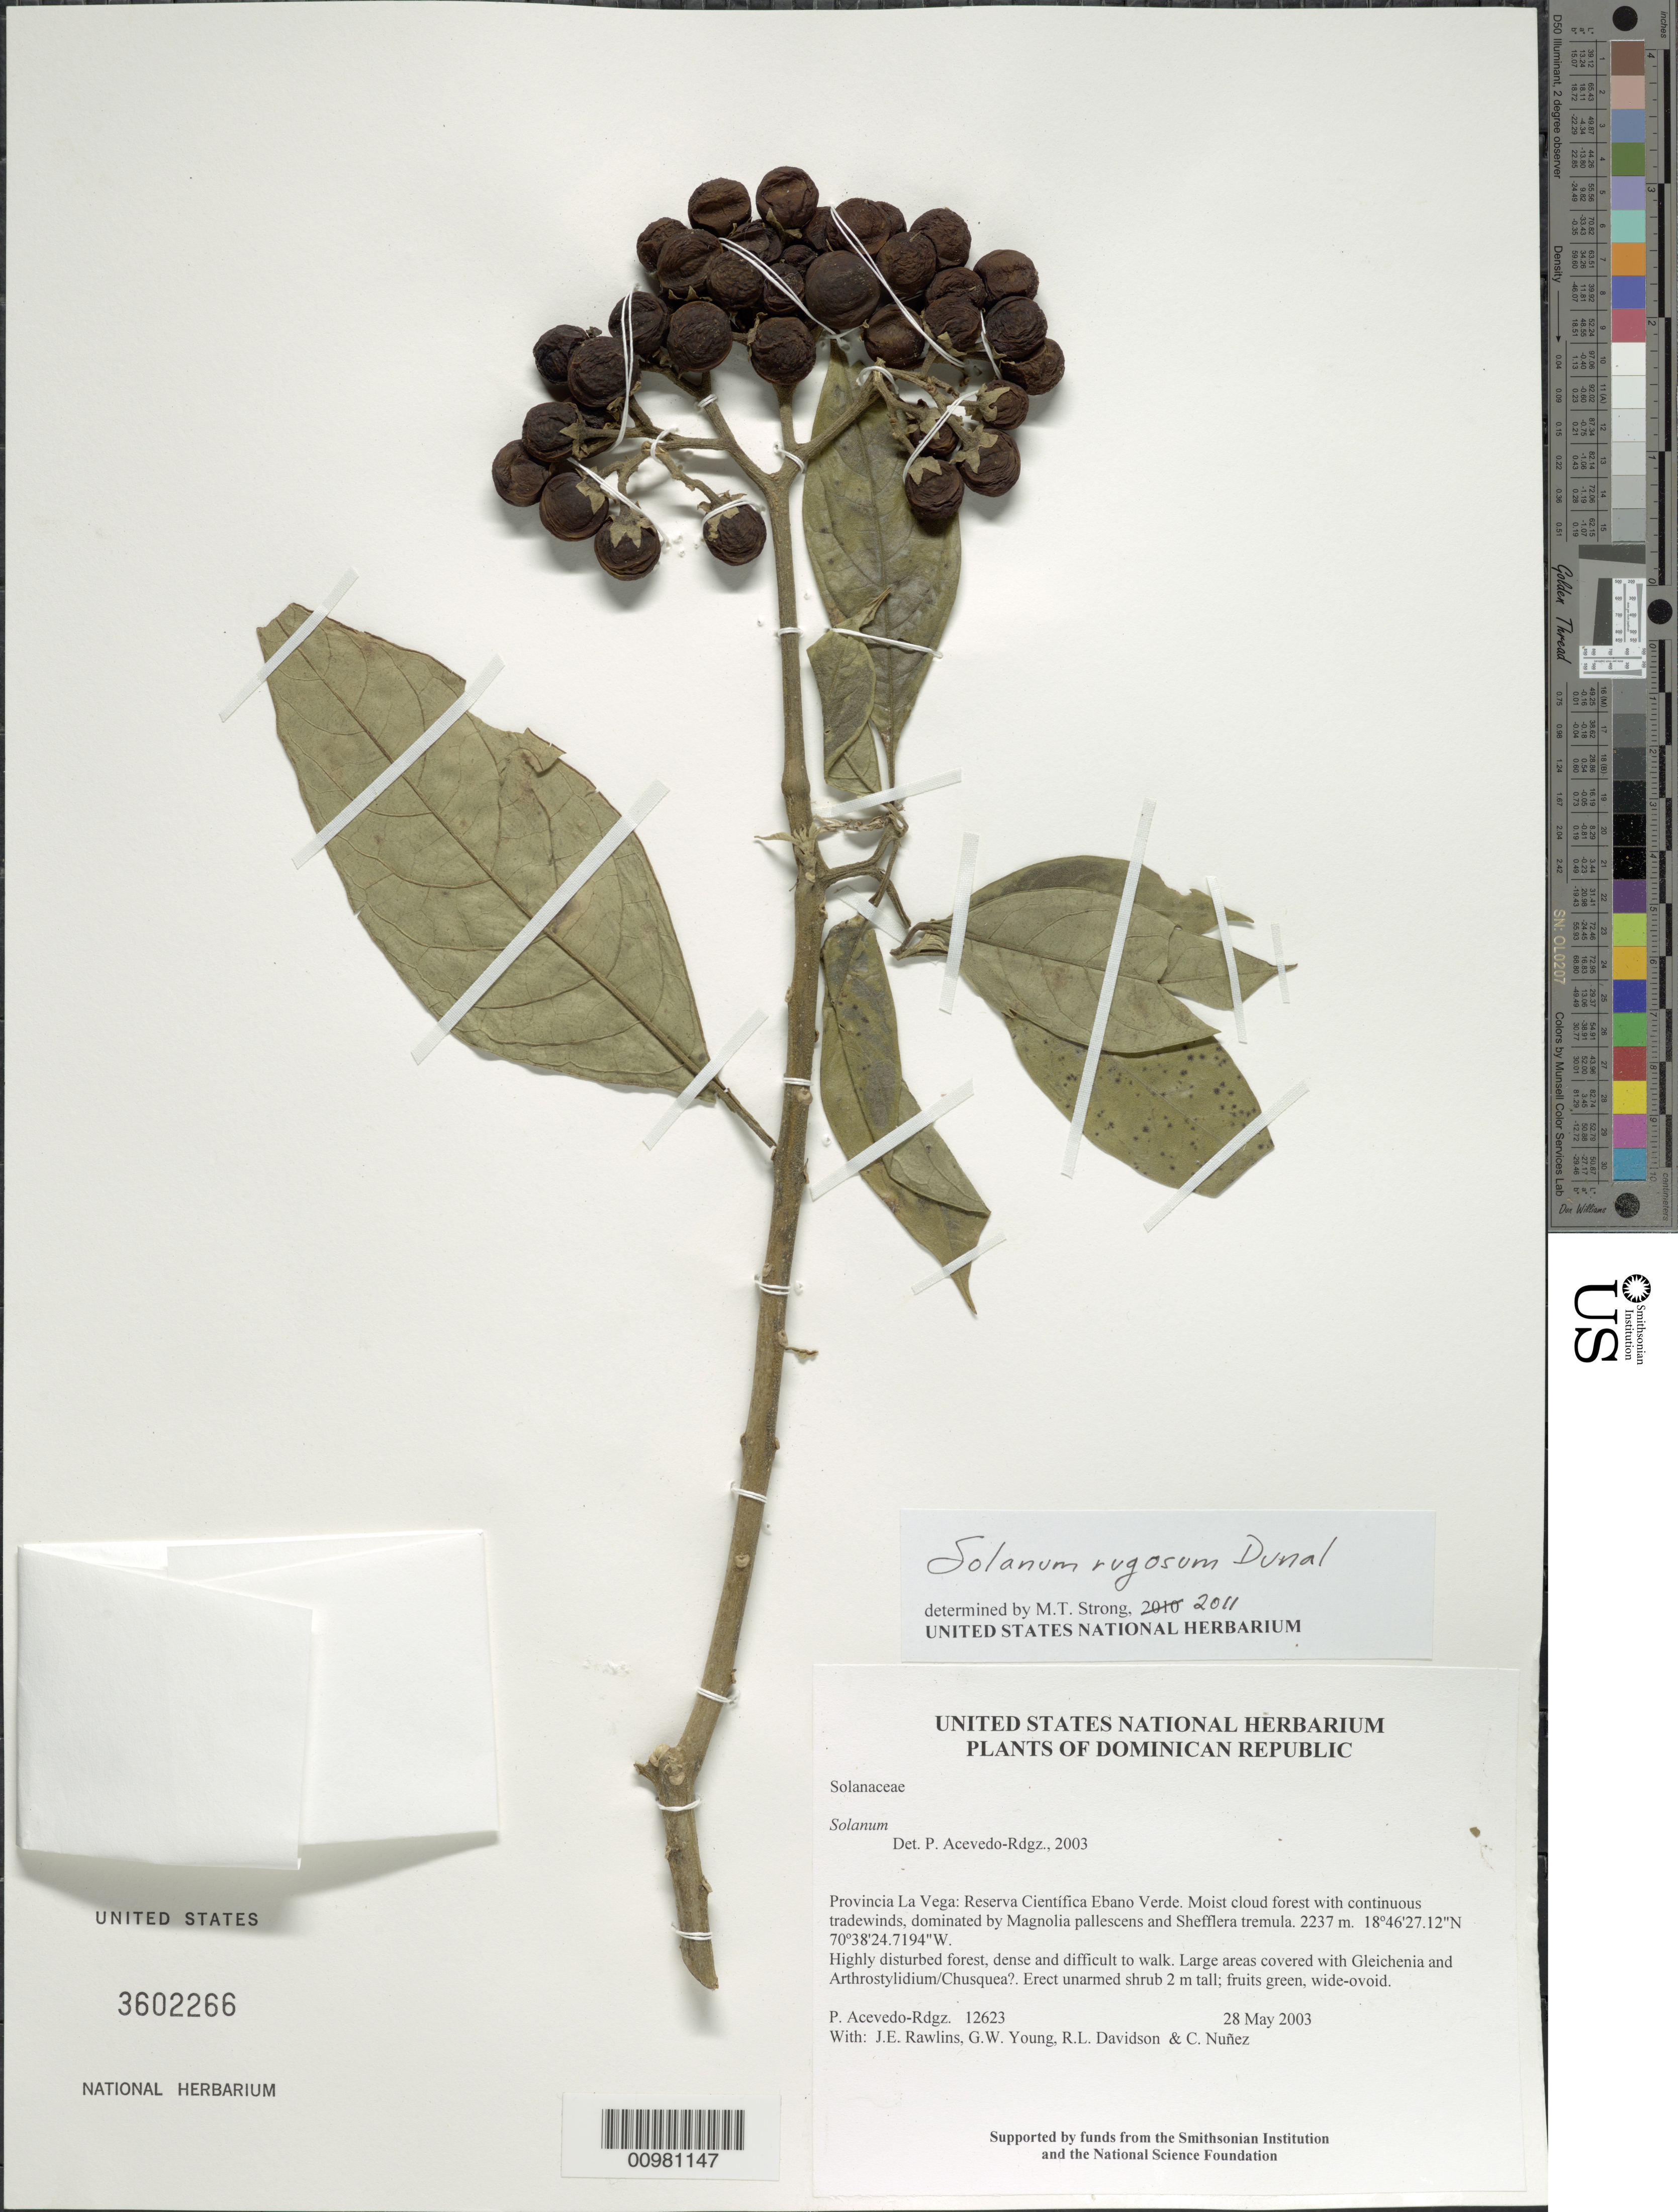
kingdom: Plantae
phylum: Tracheophyta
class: Magnoliopsida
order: Solanales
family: Solanaceae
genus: Solanum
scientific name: Solanum rugosum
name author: Dunal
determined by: Strong, M. T., (US), Smithsonian Institution - National Museum of Natural History (UNITED STATES)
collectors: P. Acevedo-Rodr., J. Rawlins, G. Young, R. Davidson & C. Nunez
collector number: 12623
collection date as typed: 28 May 2003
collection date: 2003-05-28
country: Dominican Republic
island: Hispaniola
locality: Provincia La Vega: Reserva Científica Ebano Verde. Moist cloud forest with continuous tradewinds, dominated by Magnolia pallescens and Shefflera tremula.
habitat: Highly disturbed forest, dense and difficult to walk. Large areas covered with Gleichenia and Arthrostylidium/Chusquea?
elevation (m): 2237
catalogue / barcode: US 3602266